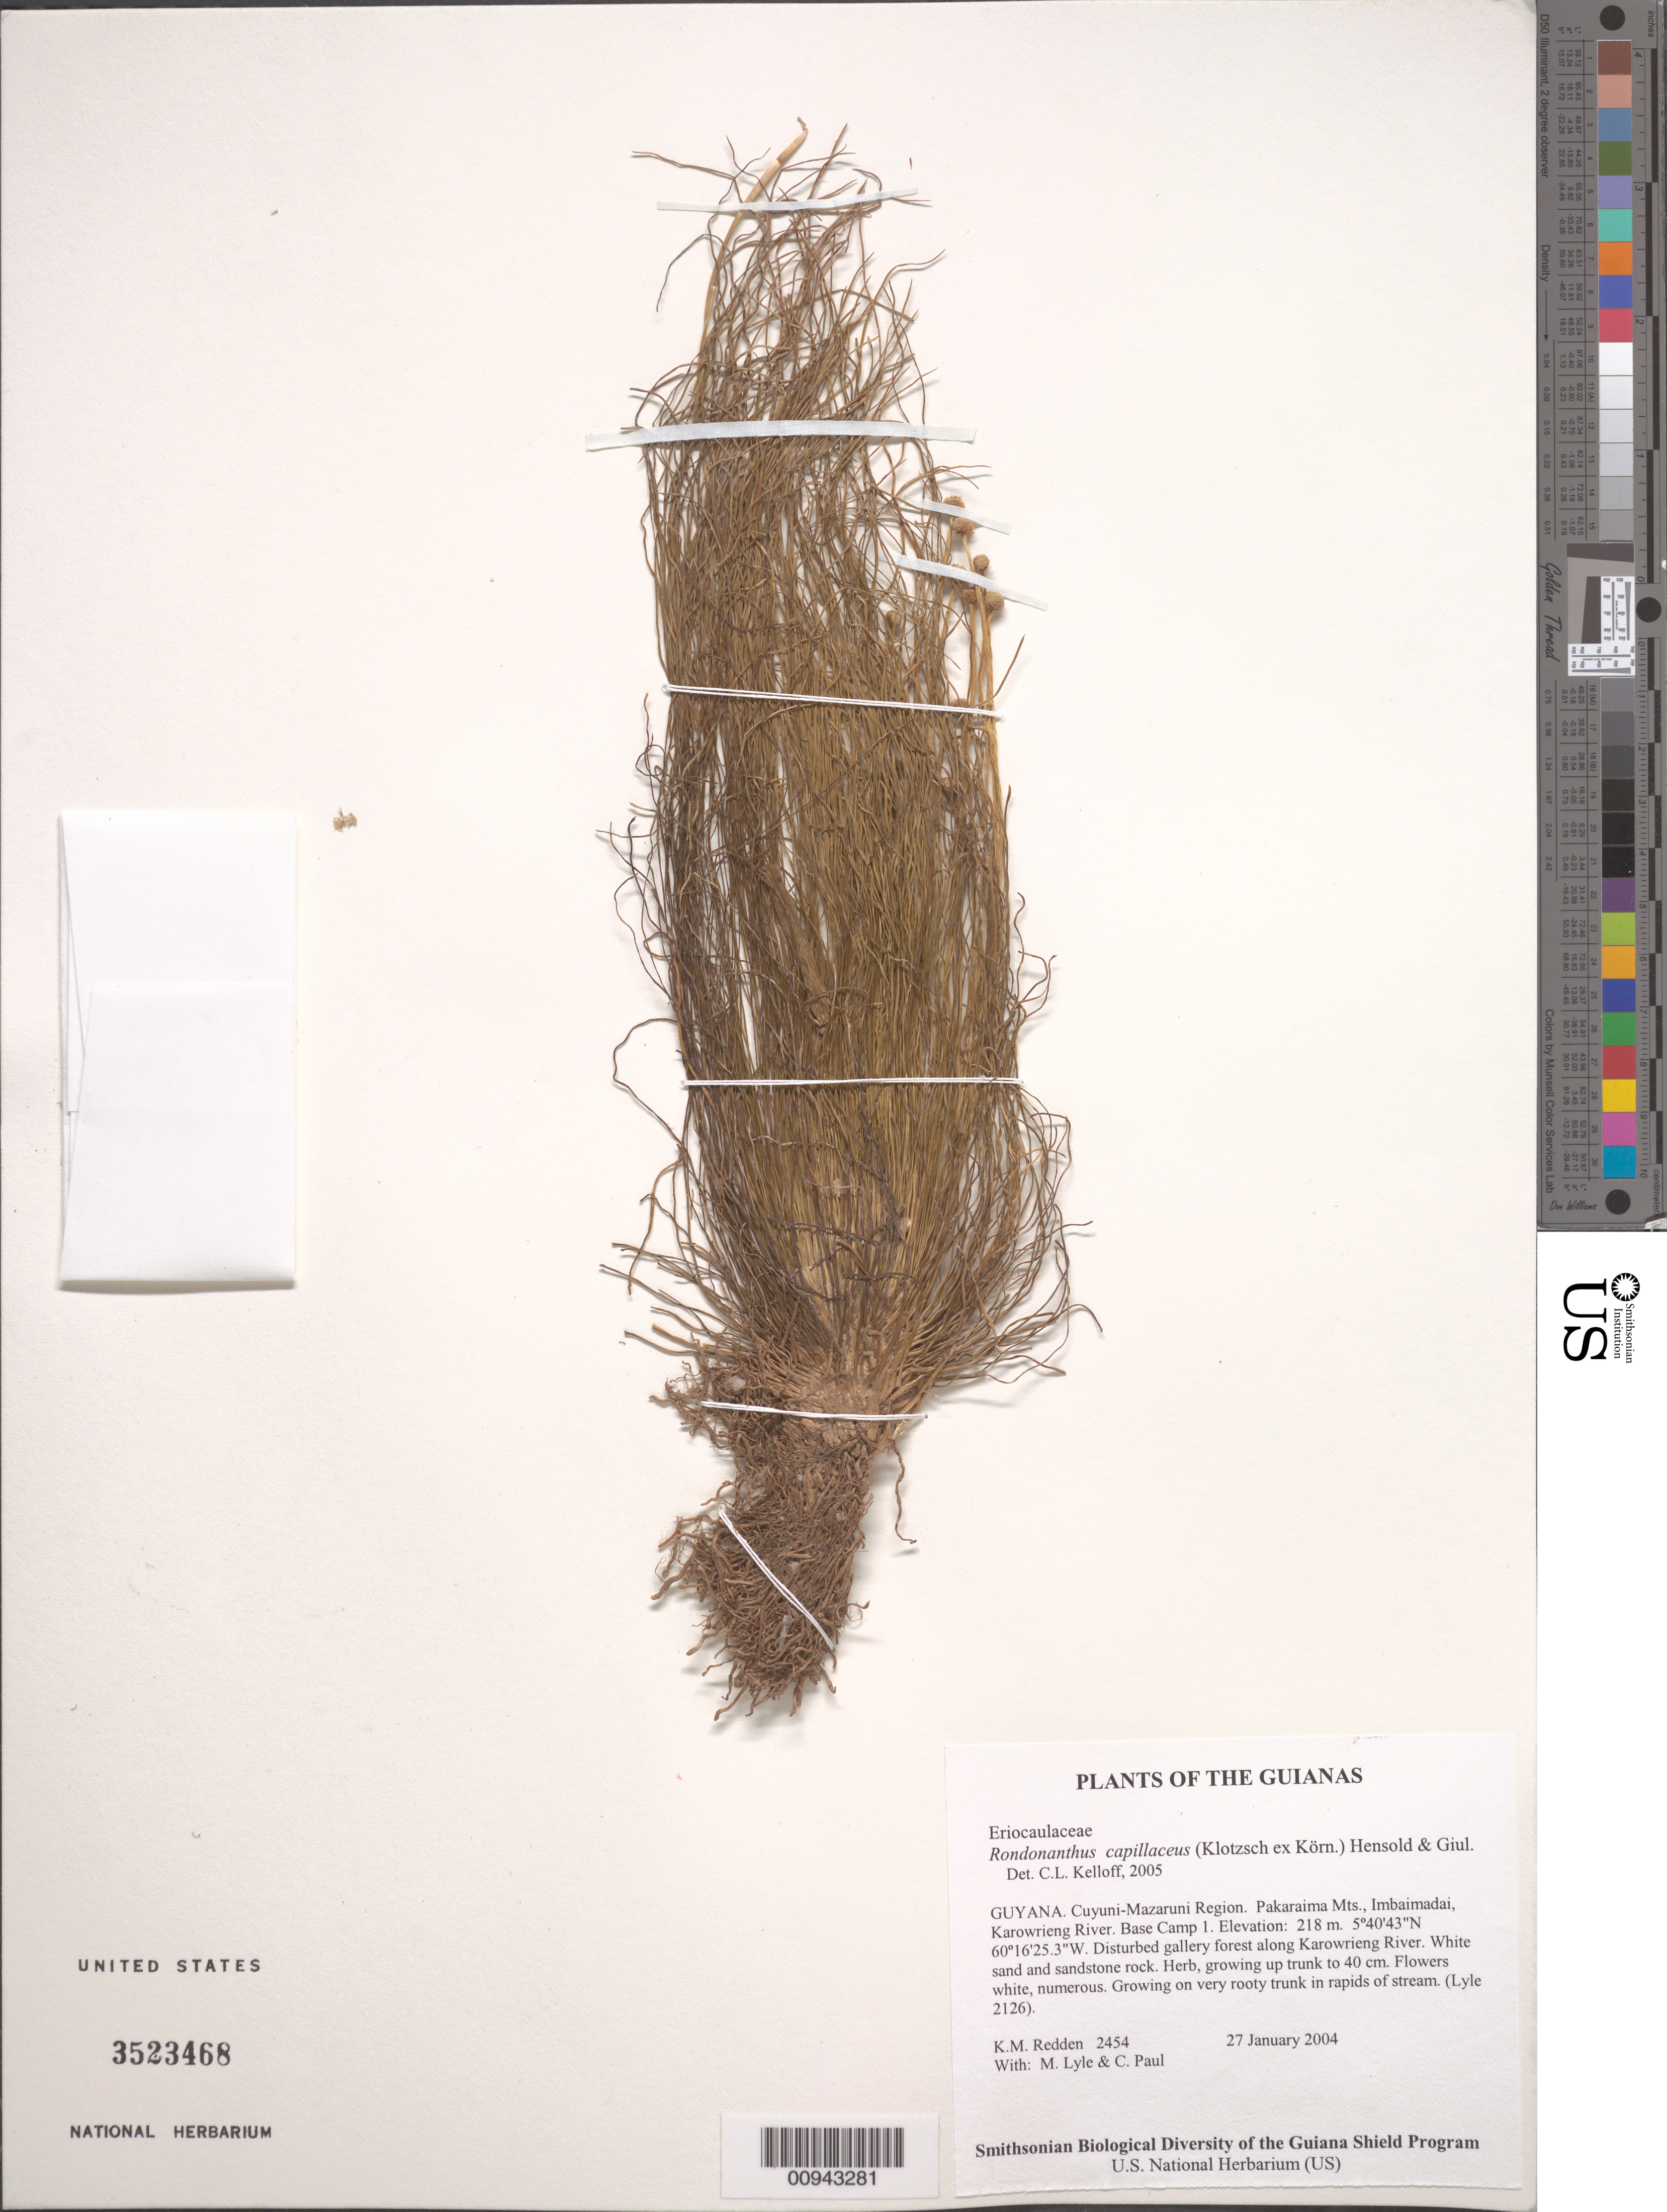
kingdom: Plantae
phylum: Tracheophyta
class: Liliopsida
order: Poales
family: Eriocaulaceae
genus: Rondonanthus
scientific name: Rondonanthus capillaceus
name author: (Klotzsch ex Körn.) Hensold & Giul.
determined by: Kelloff, Carol L., (US), Smithsonian Institution - National Museum of Natural History (UNITED STATES)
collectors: K. M. Redden, M. Lyle & C. Paul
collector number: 2454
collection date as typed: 27 January 2004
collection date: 2004-01-27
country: Guyana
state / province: Cuyuni-Mazaruni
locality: Pakaraima Mts., Imbaimadai, Karowrieng River. Base Camp 1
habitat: Disturbed gallery forest along Karowrieng River. White sand and sandstone rock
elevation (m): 218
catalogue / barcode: US 3523468